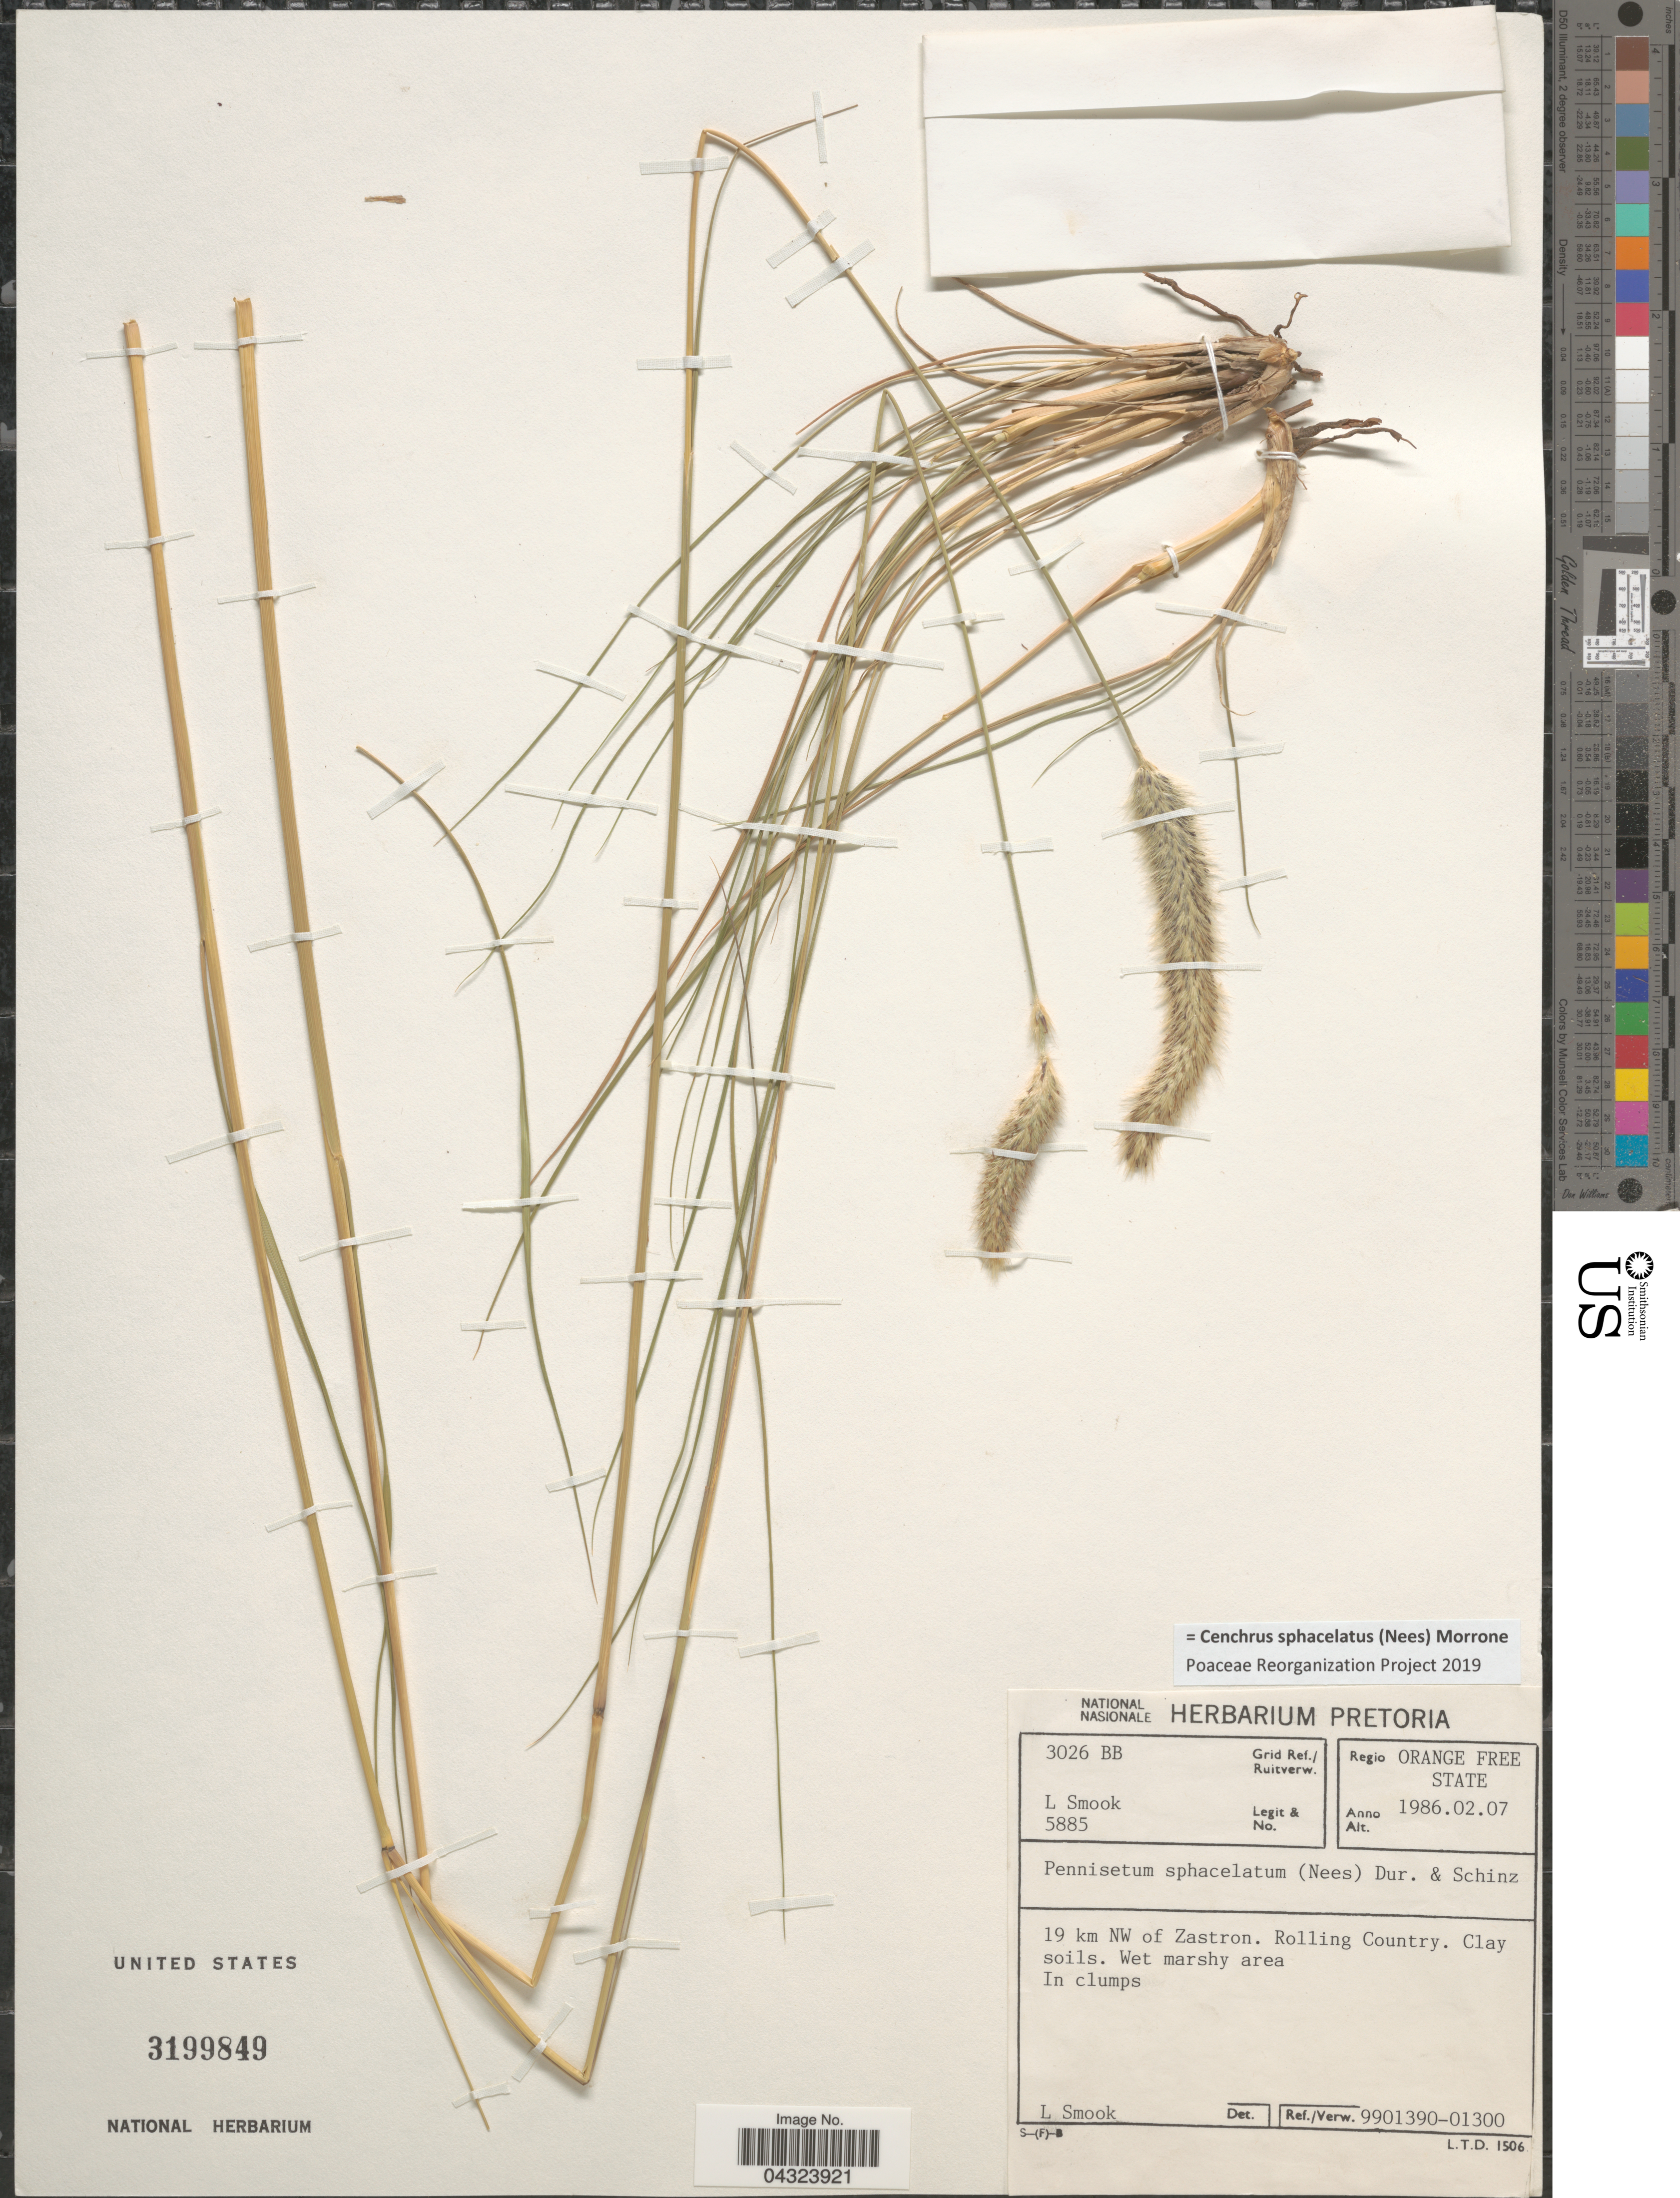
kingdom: Plantae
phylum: Tracheophyta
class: Liliopsida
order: Poales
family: Poaceae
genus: Cenchrus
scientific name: Cenchrus sphacelatus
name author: (Nees) Morrone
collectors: L. Smook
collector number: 5885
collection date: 1986-02-07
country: South Africa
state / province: Free State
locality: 3026BB Grid Ref./Ruitverw. Regio Orange Free State. 19 km NW of Zastron. Rolling Country.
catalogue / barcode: US 3199849